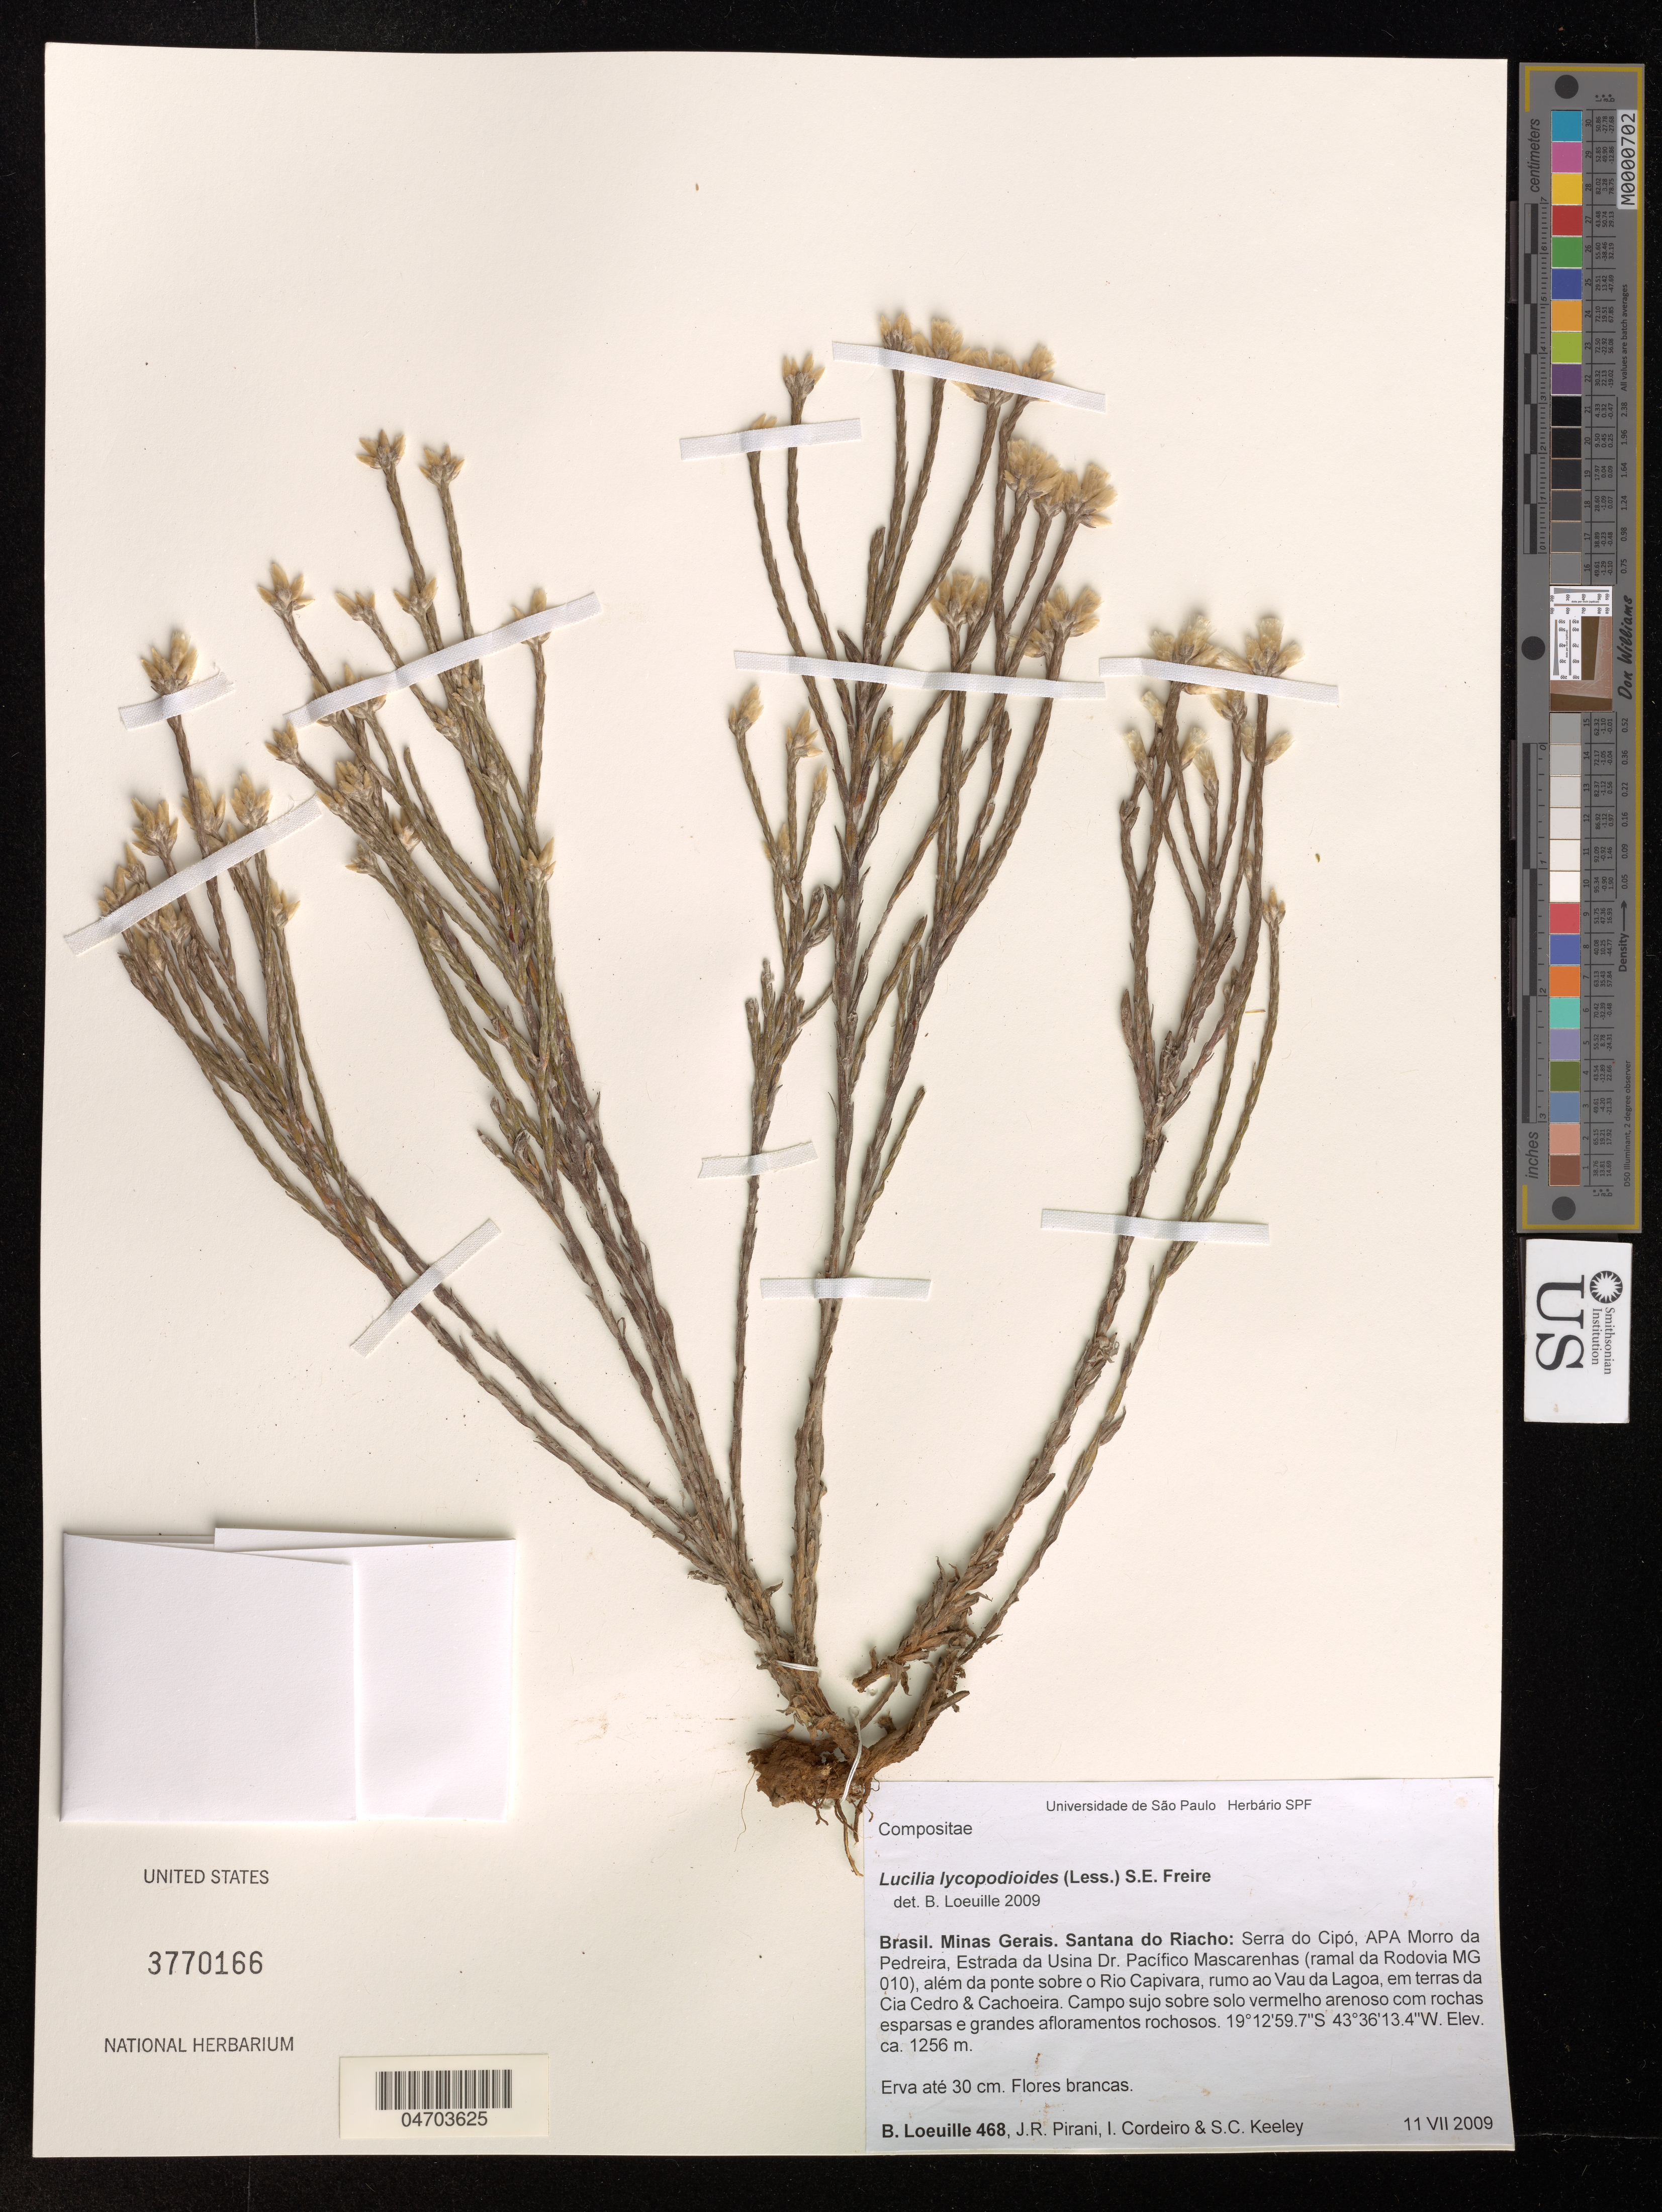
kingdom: Plantae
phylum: Tracheophyta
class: Magnoliopsida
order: Asterales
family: Asteraceae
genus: Lucilia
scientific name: Lucilia lycopodioides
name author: (Less.)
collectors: B. Loeuille, J. Pirani, I. Cordeiro & S. C. Keeley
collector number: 468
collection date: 2009-07-11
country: Brazil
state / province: Minas Gerais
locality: Santana do Riacho: Serra do Cipó, APA Morro da Pedreira, Estrada da Usina Dr. Pacífico Mascarenhas (ramal da Rodovia MG 010), além da ponte sobre o Rio Capivara, rumo ao Vau da Lagoa, em terras da Cia Cedro & Cachoeira.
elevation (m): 1256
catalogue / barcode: US 3770166